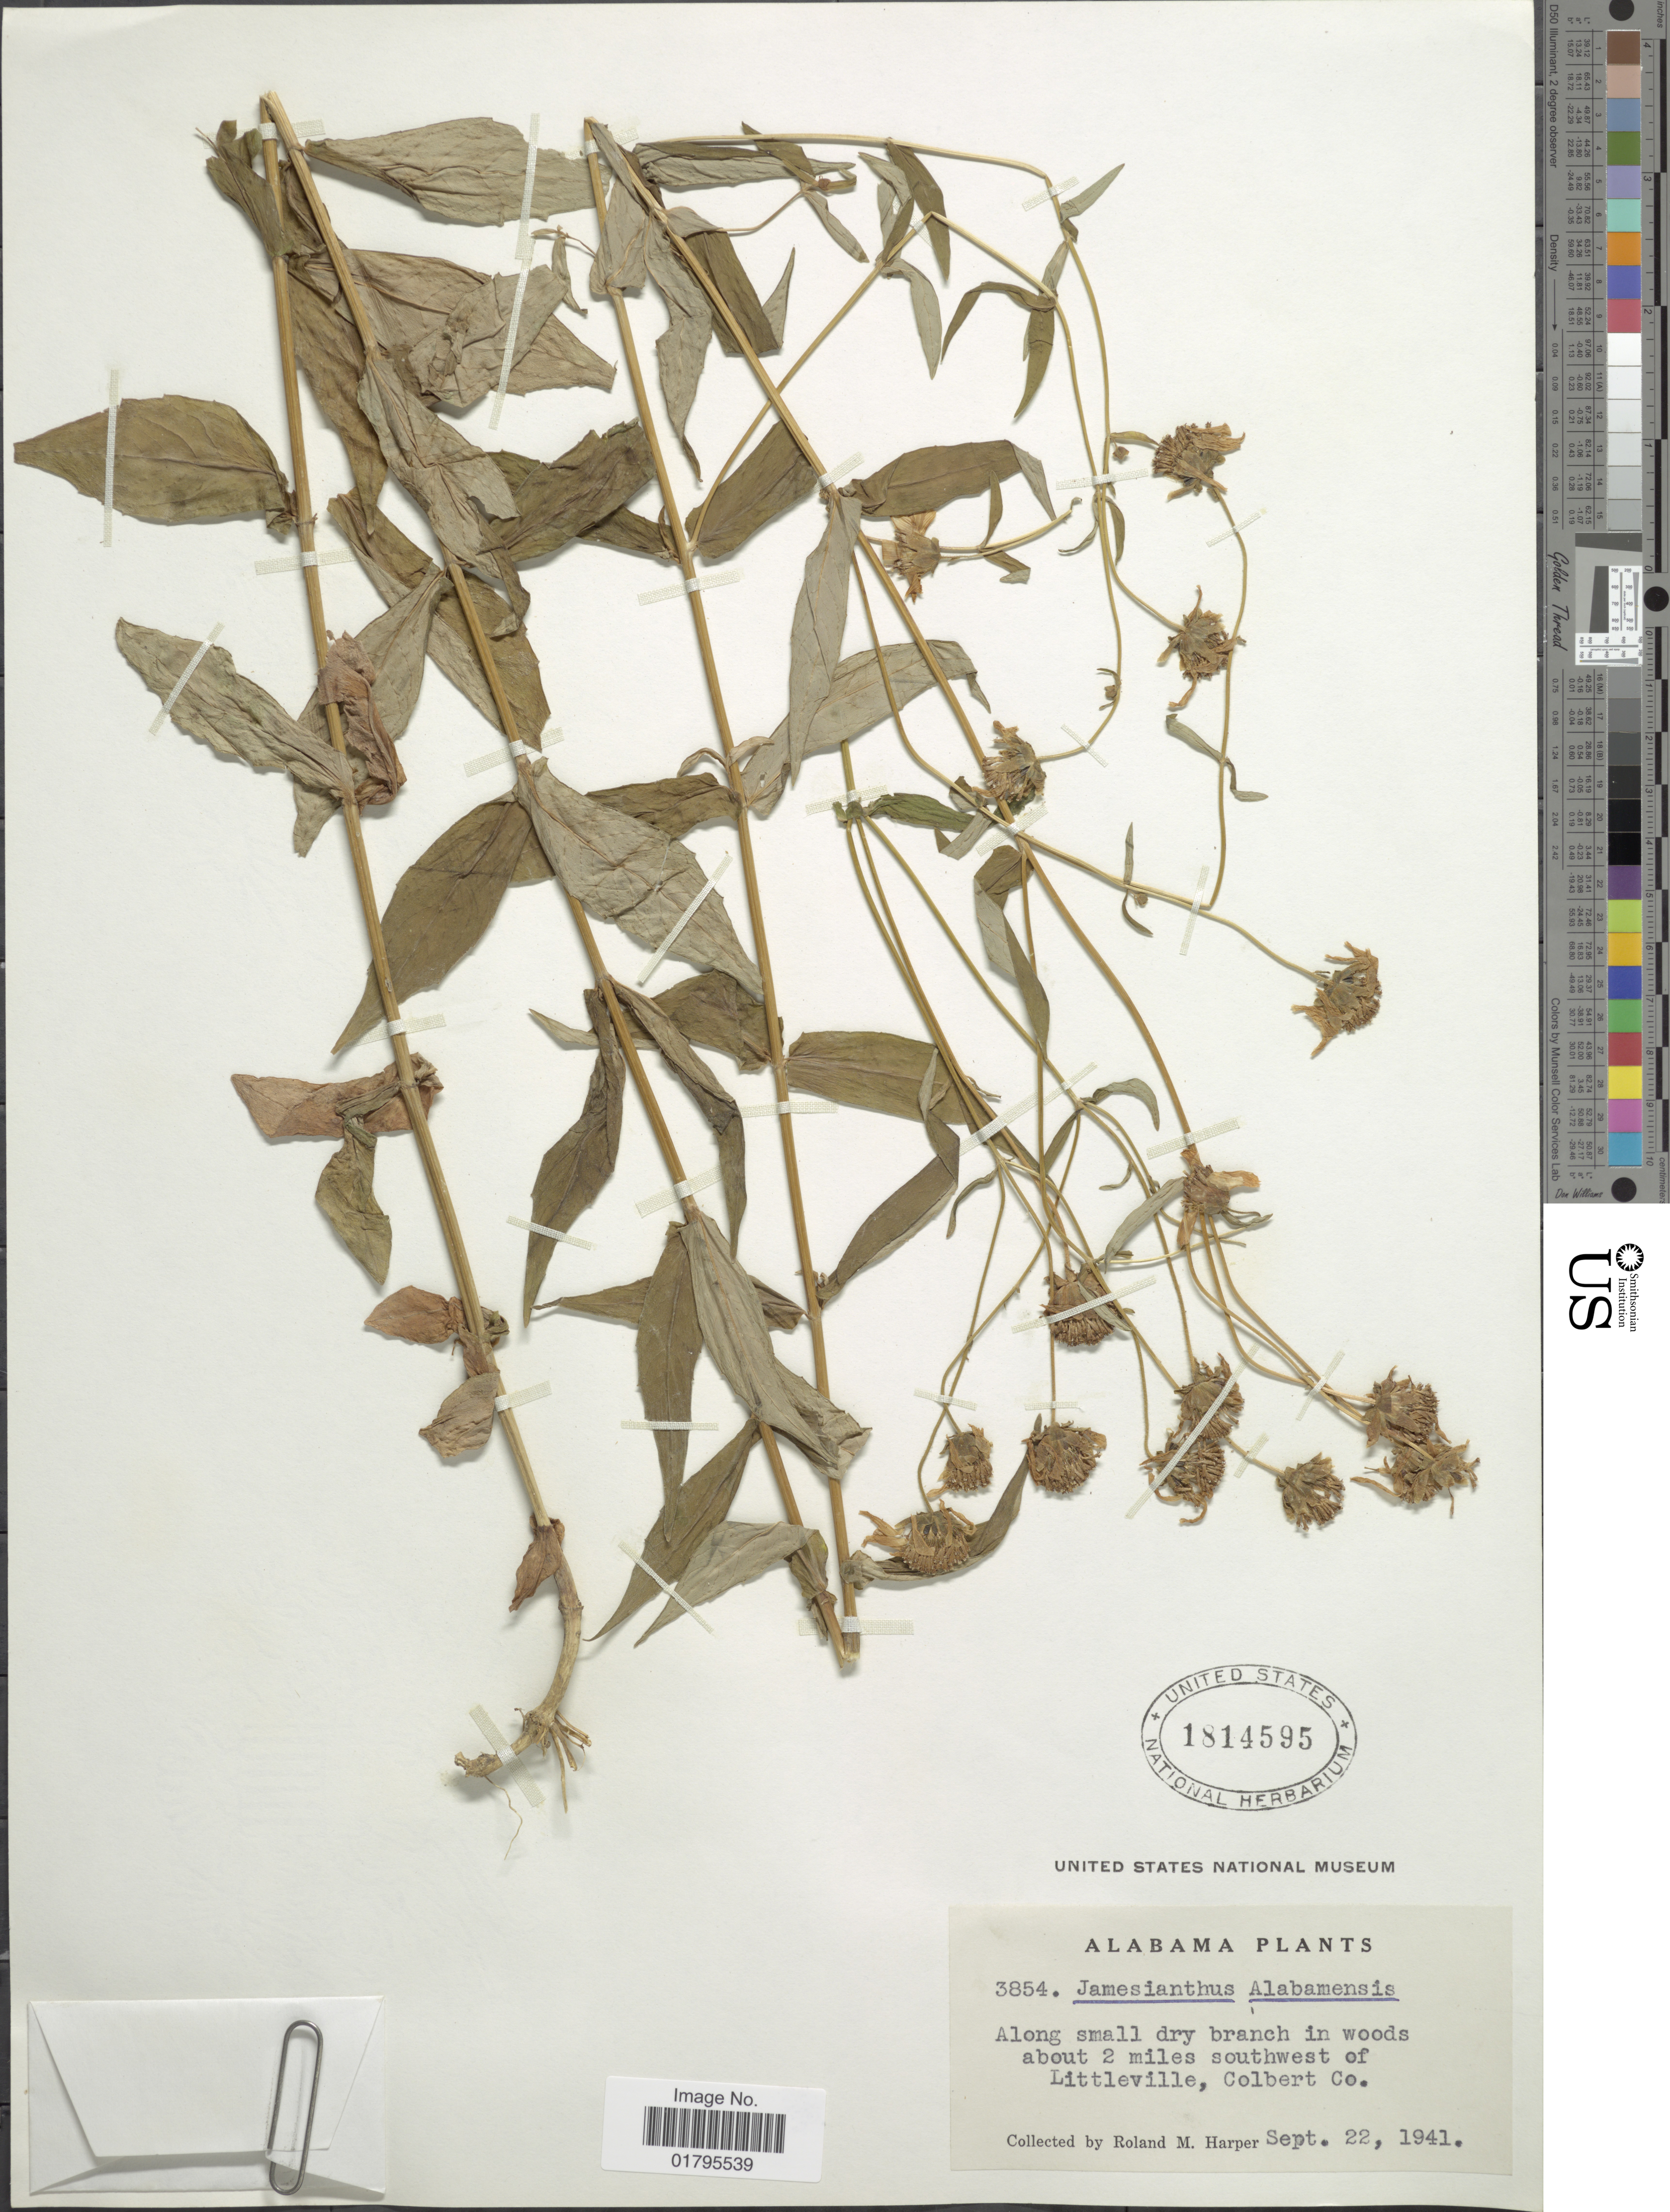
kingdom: Plantae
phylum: Tracheophyta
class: Magnoliopsida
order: Asterales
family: Asteraceae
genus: Jamesianthus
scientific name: Jamesianthus alabamensis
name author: S.F. Blake & Sherff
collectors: R. M. Harper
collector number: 3854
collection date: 1941-09-22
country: United States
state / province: Alabama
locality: About 2 miles southwest of Littleville, Colbert Co.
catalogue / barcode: US 1814595